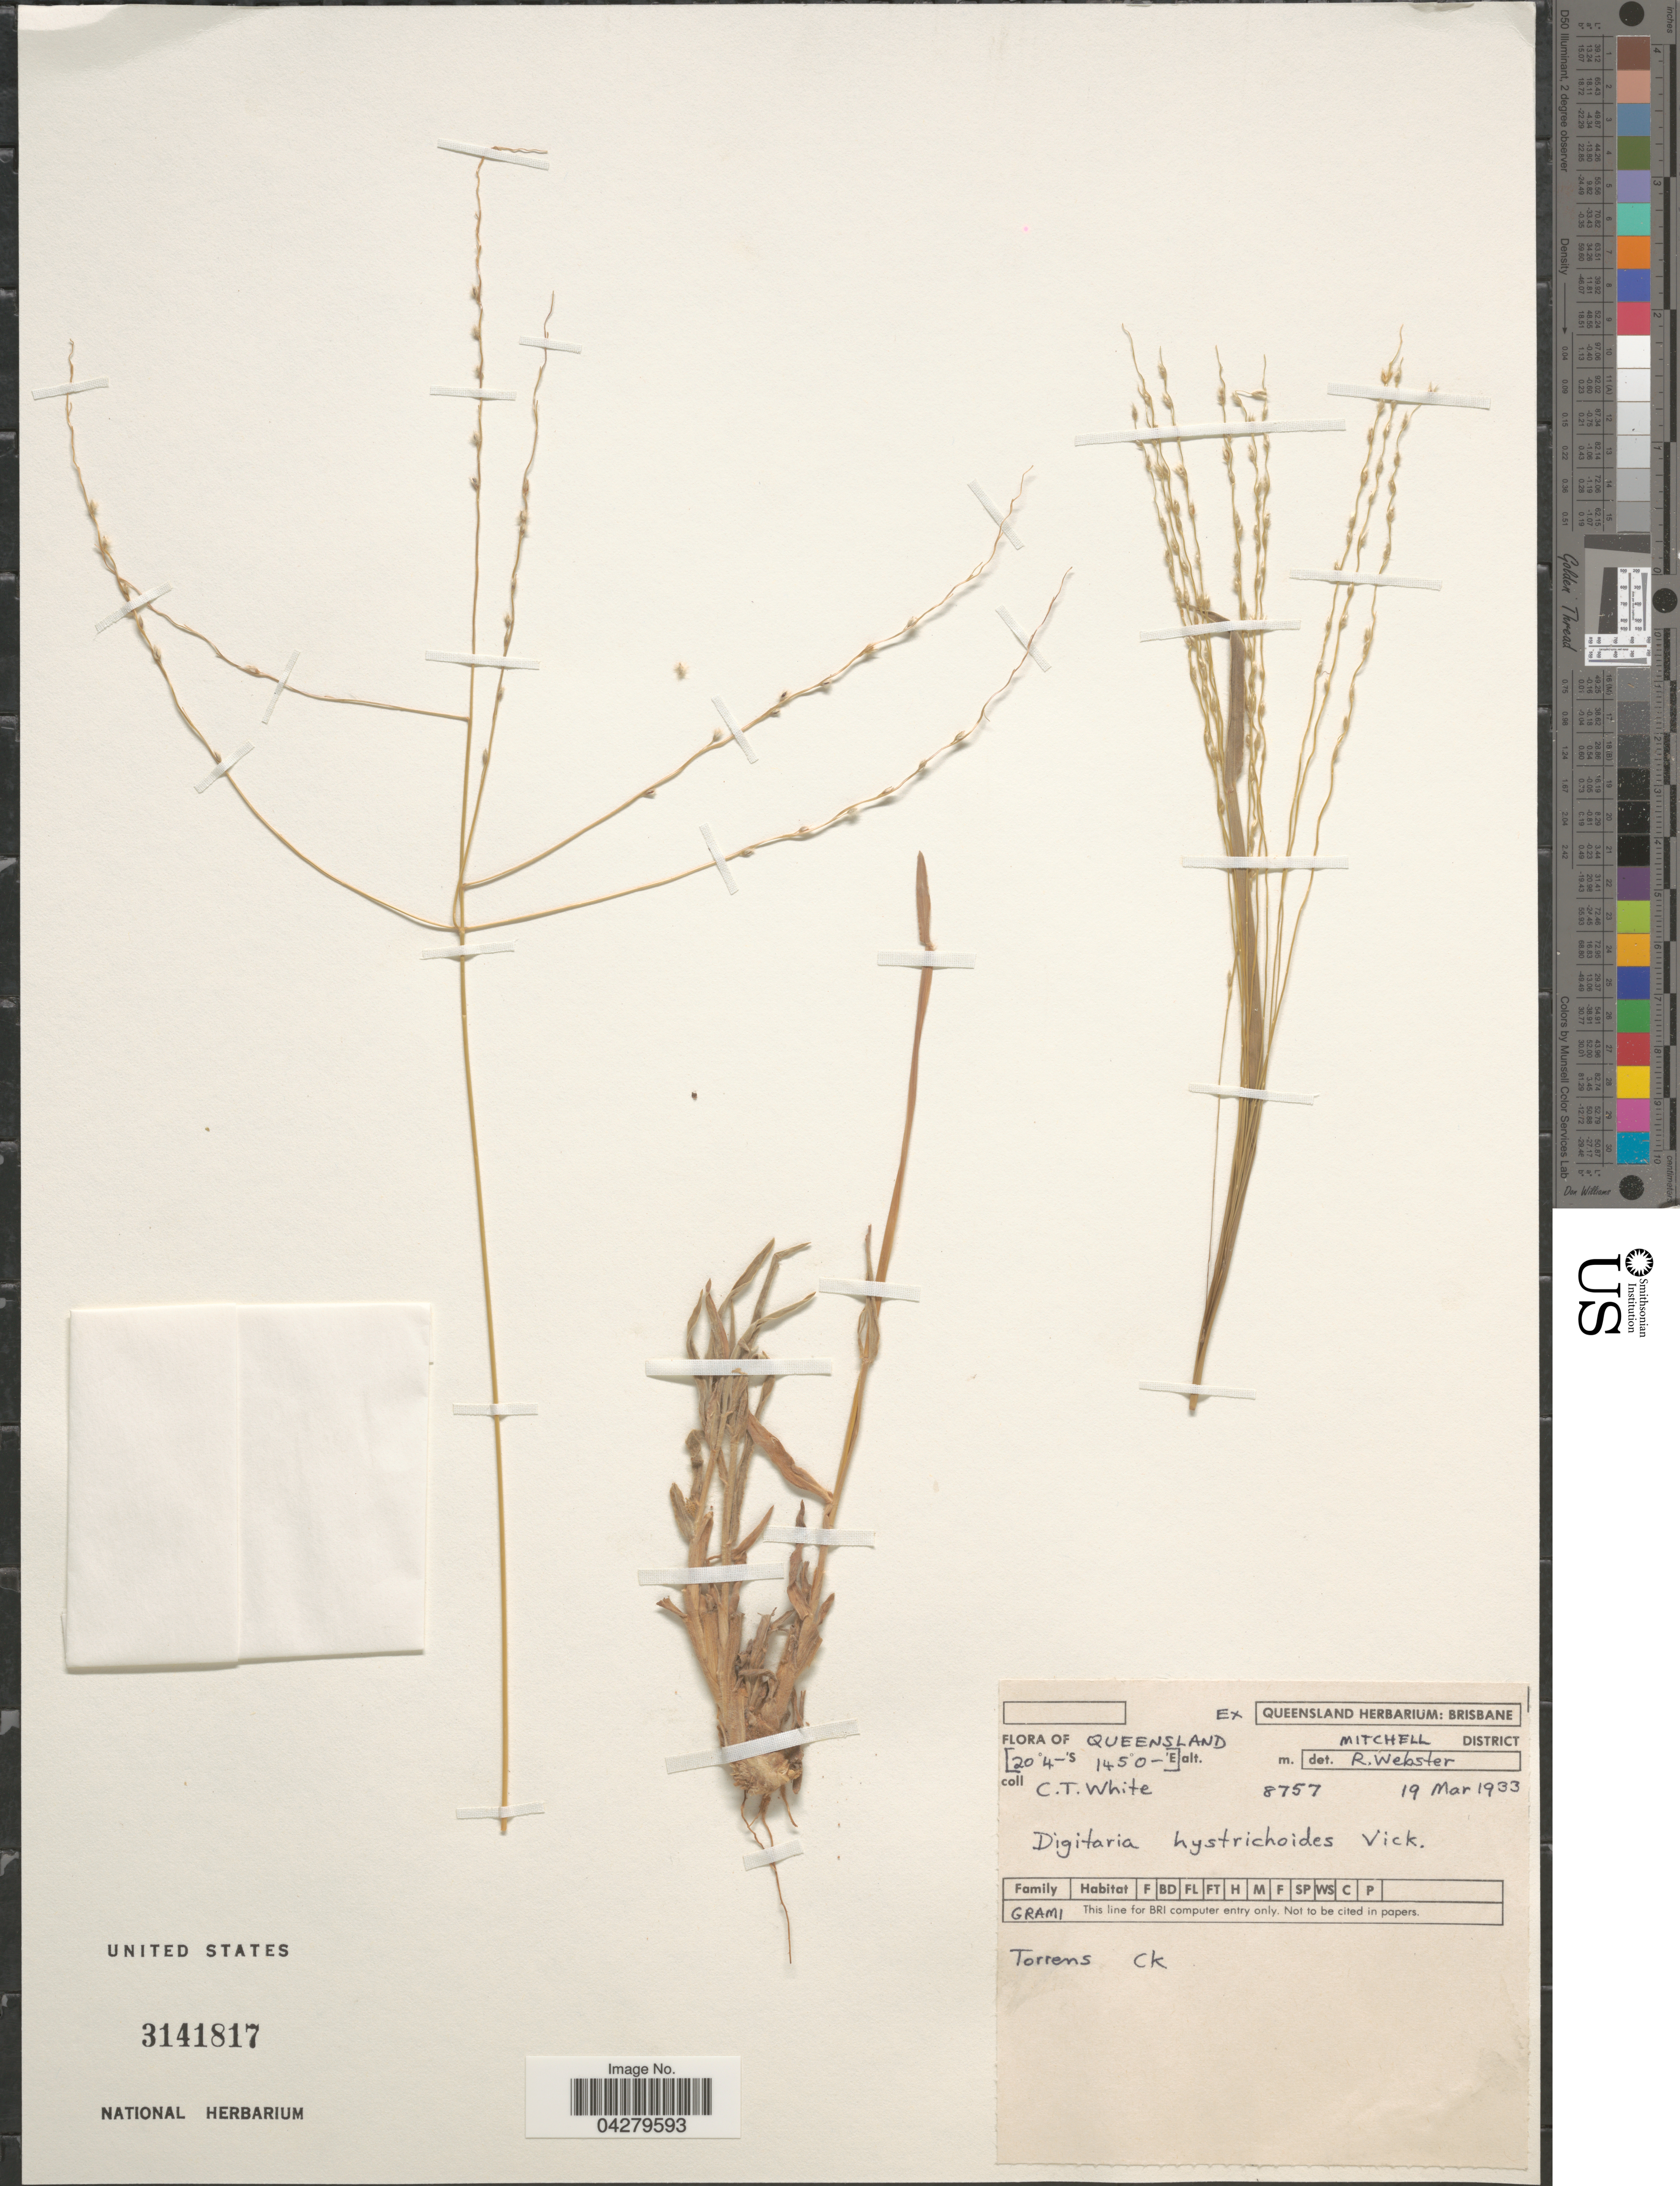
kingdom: Plantae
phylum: Tracheophyta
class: Liliopsida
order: Poales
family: Poaceae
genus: Digitaria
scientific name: Digitaria hystrichoides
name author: Vickery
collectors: C. T. White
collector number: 8757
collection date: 1933-03-19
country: Australia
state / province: Queensland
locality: Mitchell District. Torrens Ck.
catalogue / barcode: US 3141817